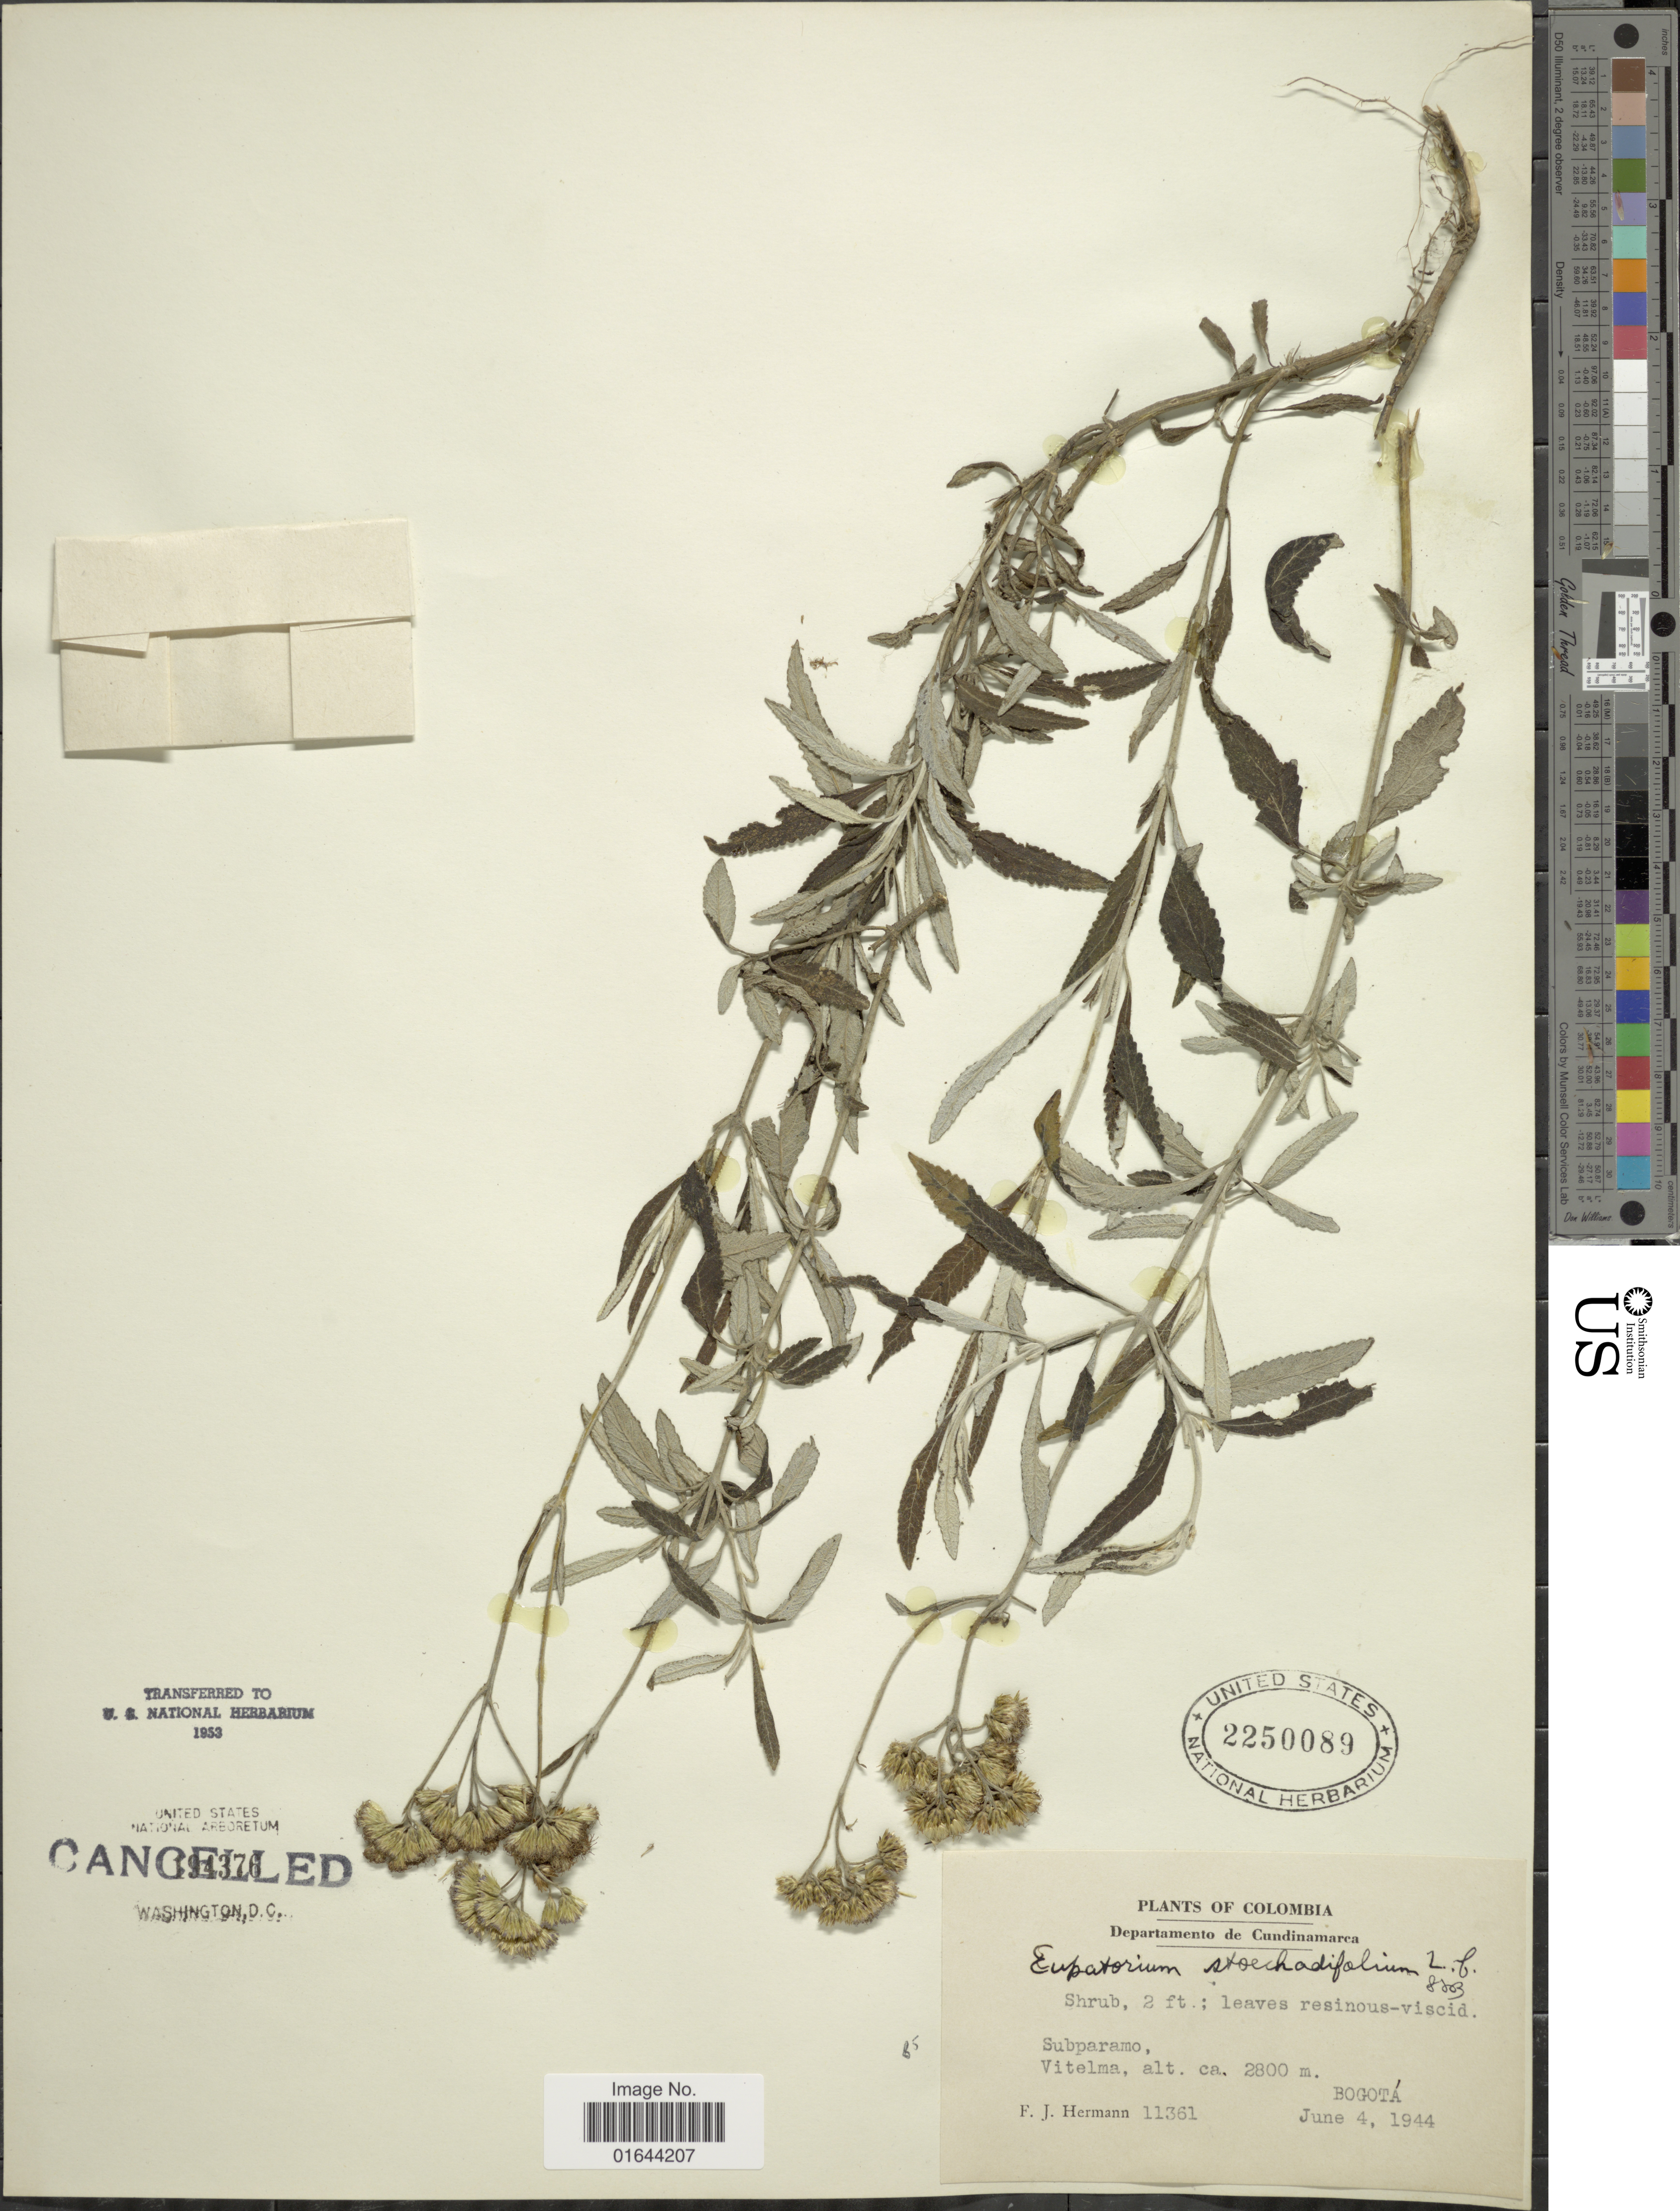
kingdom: Plantae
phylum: Tracheophyta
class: Magnoliopsida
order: Asterales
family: Asteraceae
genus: Lourteigia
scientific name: Lourteigia stoechadifolia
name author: (L. f.) R.M. King & H. Rob.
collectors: F. Herman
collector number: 11361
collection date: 1944-06-04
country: Colombia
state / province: Bogota D.C.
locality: Colombia. Departamento de Cundinamarca. Subparamo. Vitelma. Bogota,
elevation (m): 2800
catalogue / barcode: US 2250089